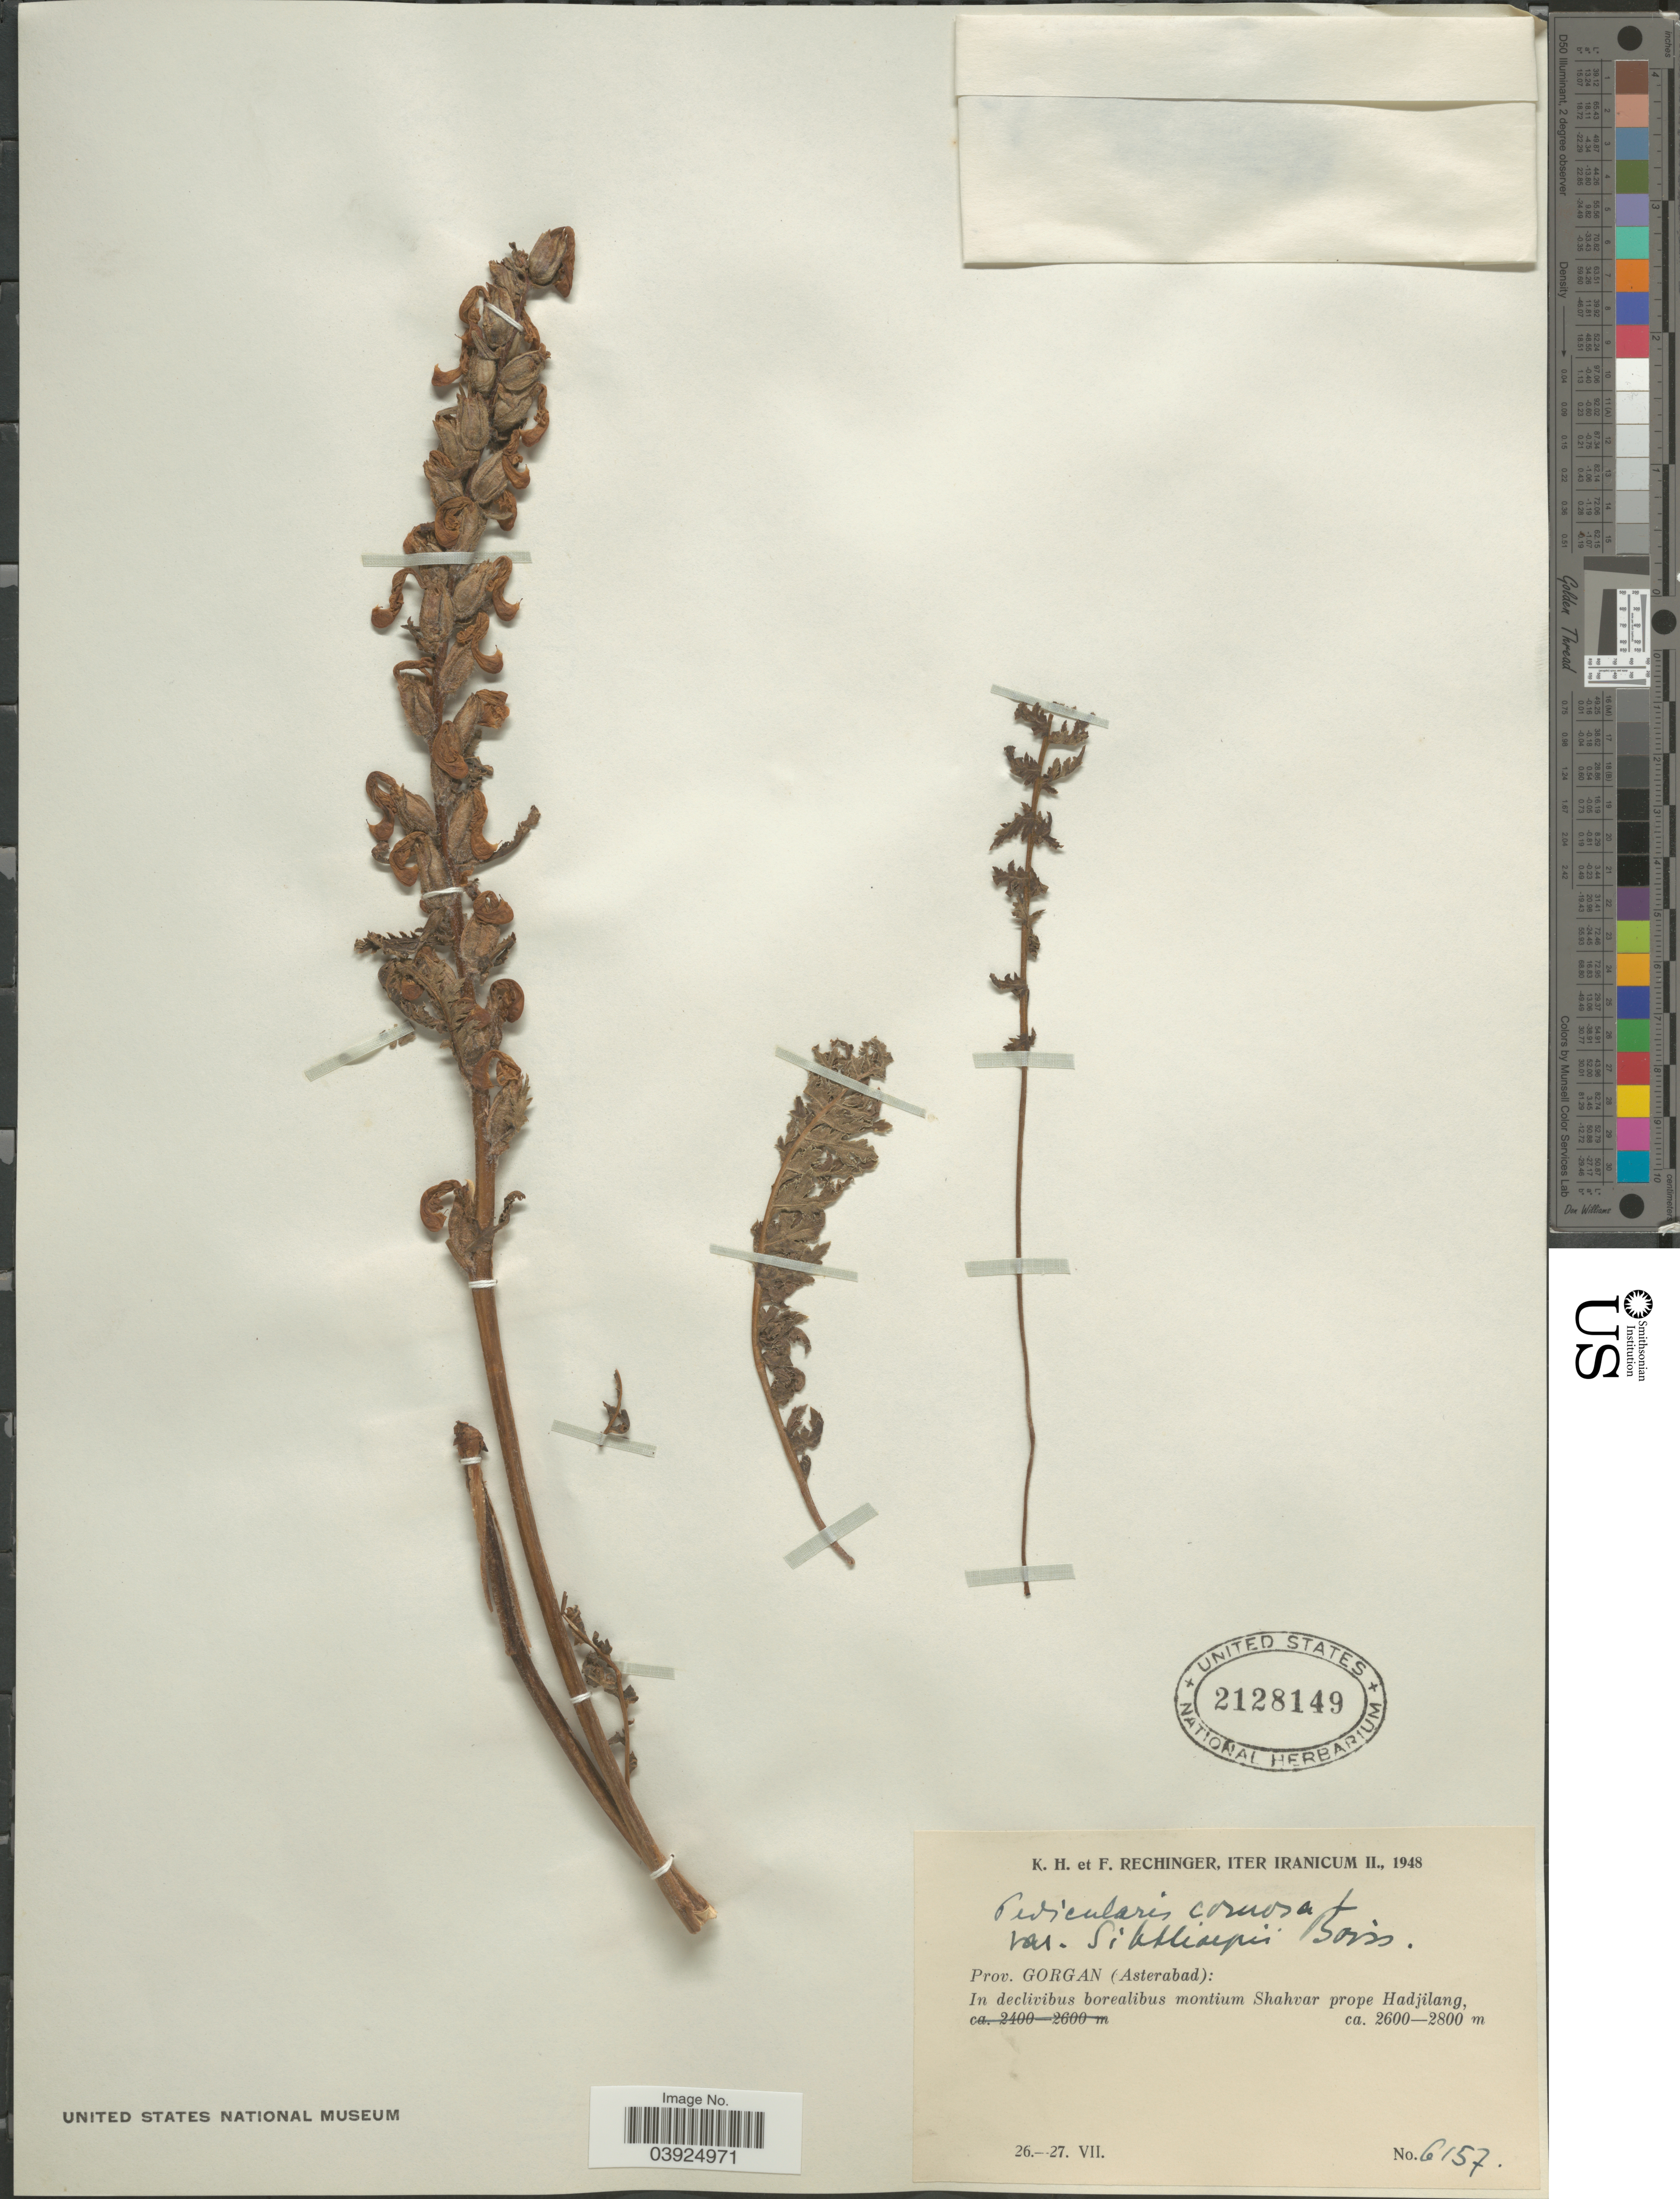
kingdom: Plantae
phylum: Tracheophyta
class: Magnoliopsida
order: Lamiales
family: Orobanchaceae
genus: Pedicularis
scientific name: Pedicularis sibthorpii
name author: Boiss.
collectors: K. H. Rechinger & F. Rechinger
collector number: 6157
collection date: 1948-07-26/1948-07-27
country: Iran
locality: Prov. Gorgan (Asterabad); In declivibus borealibus montium Shahvar prope Hadjilang.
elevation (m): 2600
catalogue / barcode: US 2128149